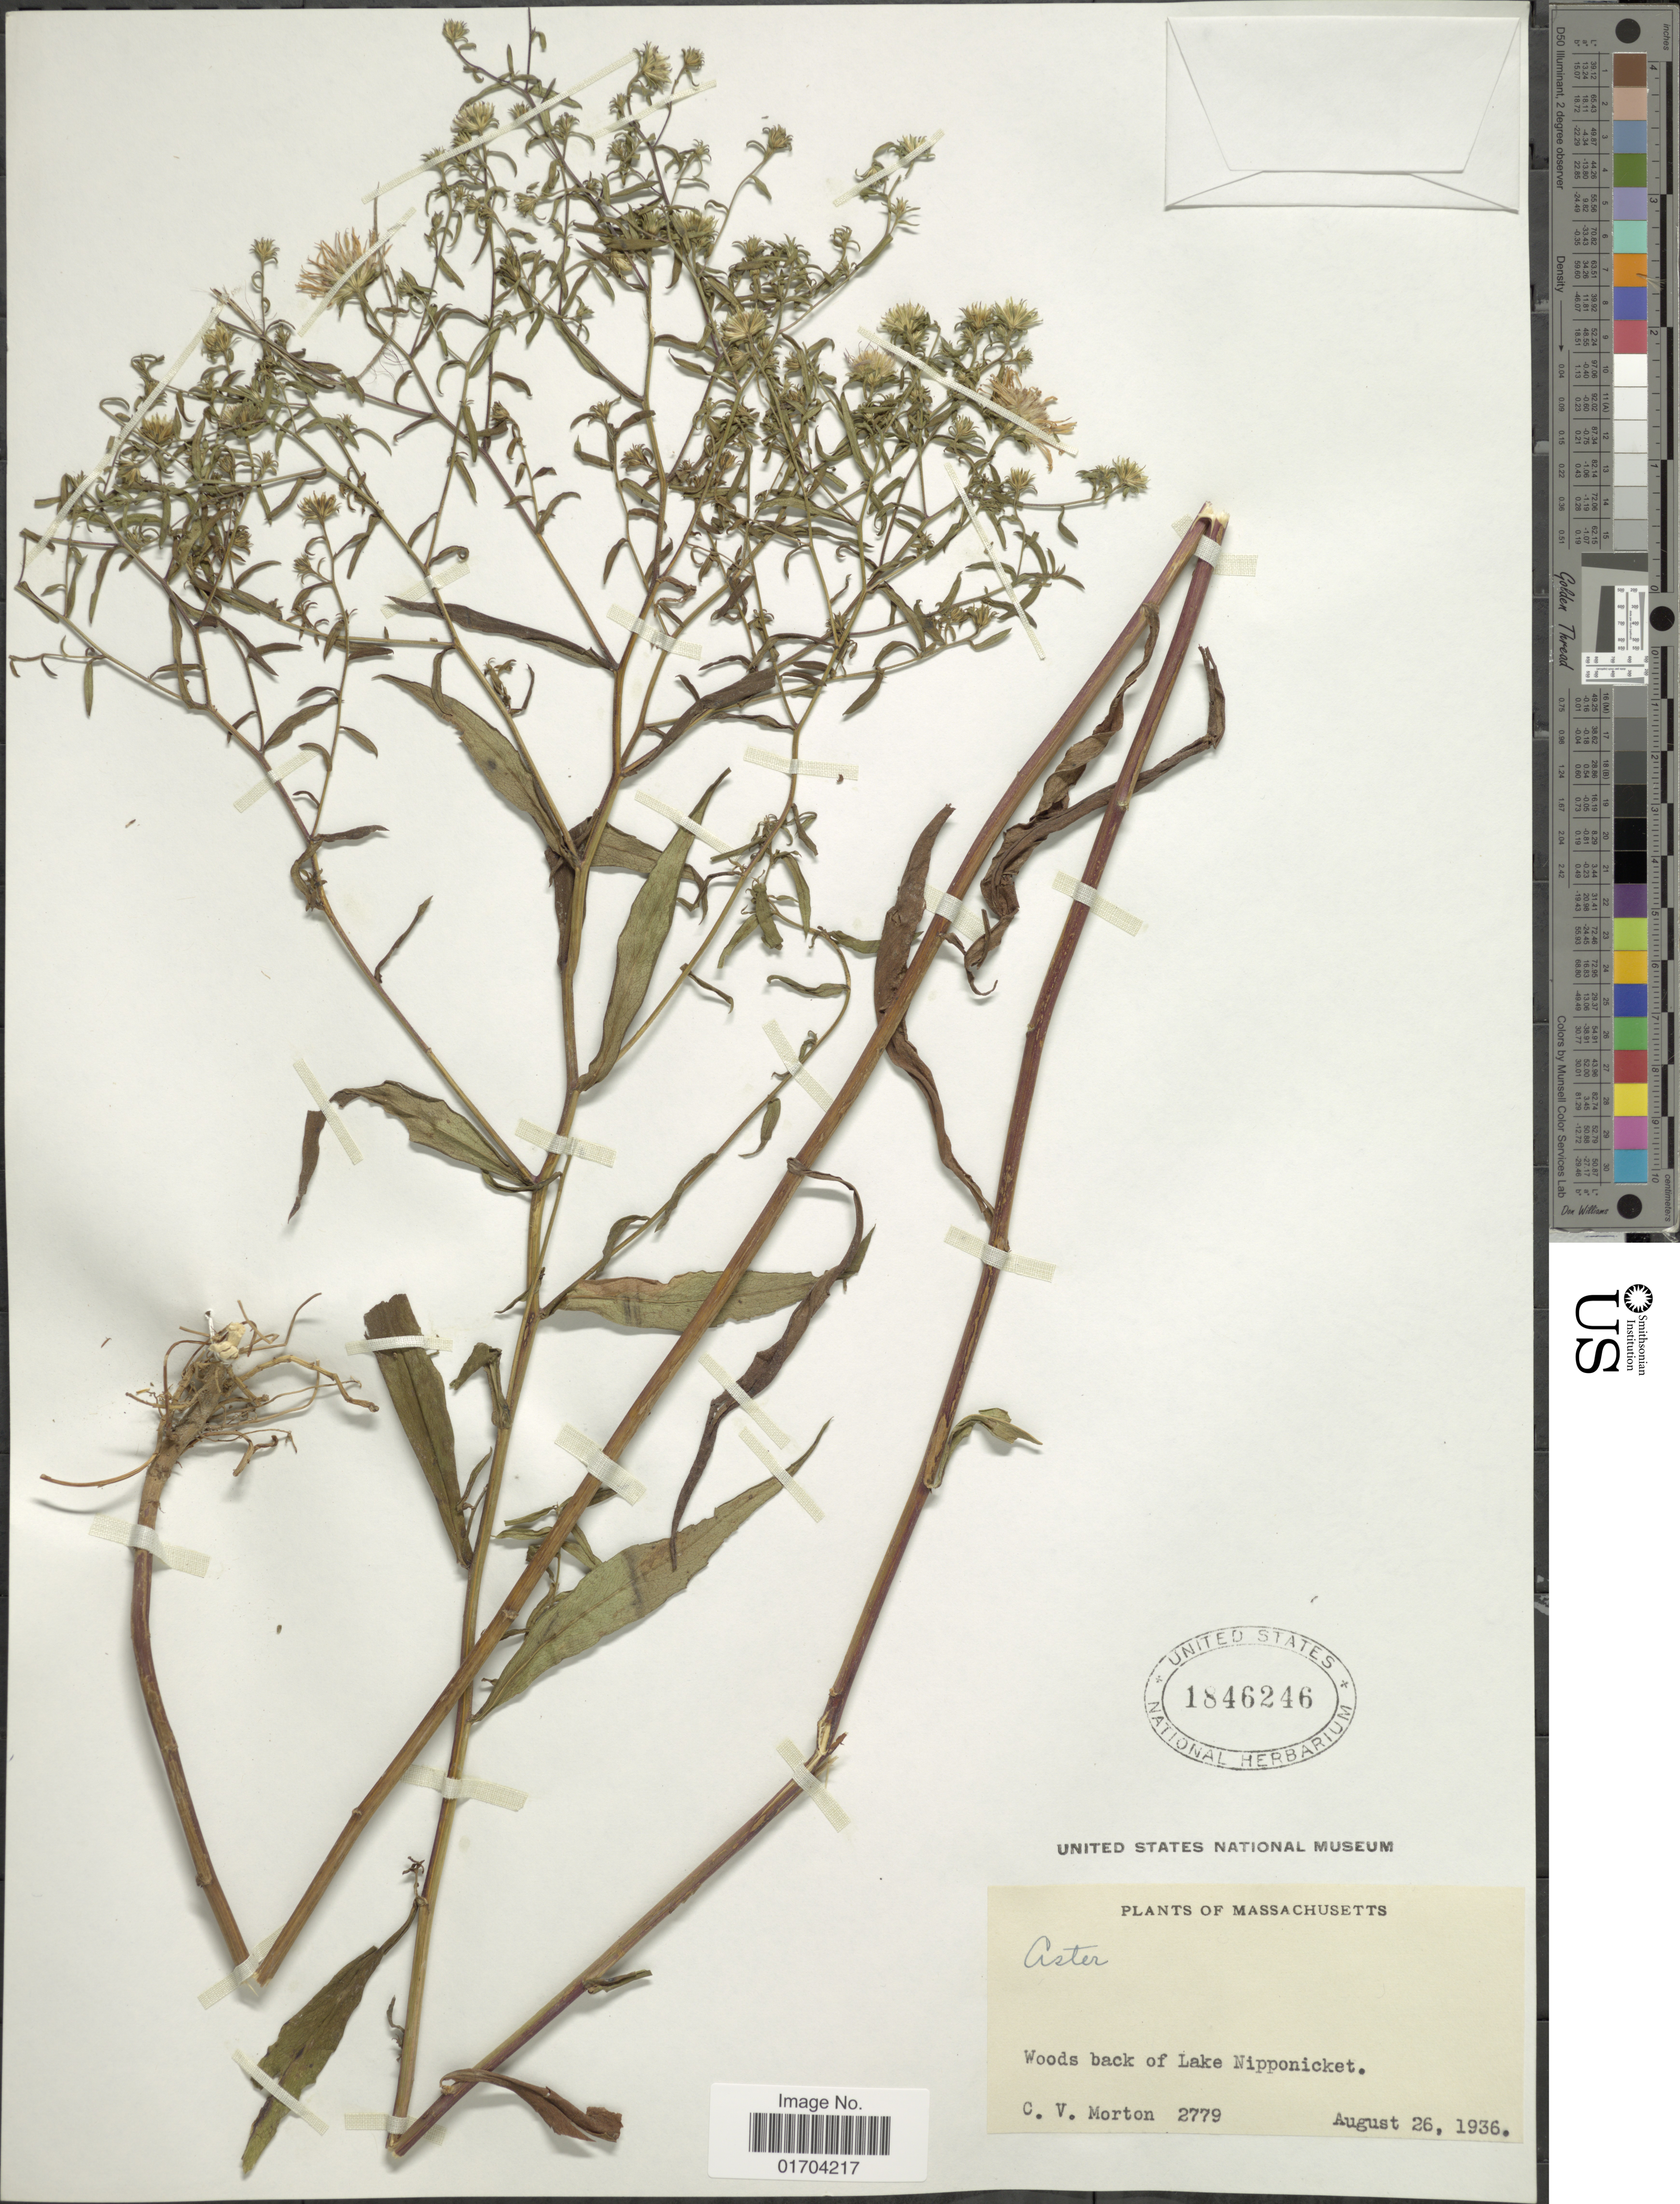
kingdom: Plantae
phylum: Tracheophyta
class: Magnoliopsida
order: Asterales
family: Asteraceae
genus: Symphyotrichum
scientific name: Symphyotrichum sp.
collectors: C. V. Morton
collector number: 2779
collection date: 1936-08-26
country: United States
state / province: Massachusetts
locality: Woods back of Lake Nipponicket.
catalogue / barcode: US 1846246